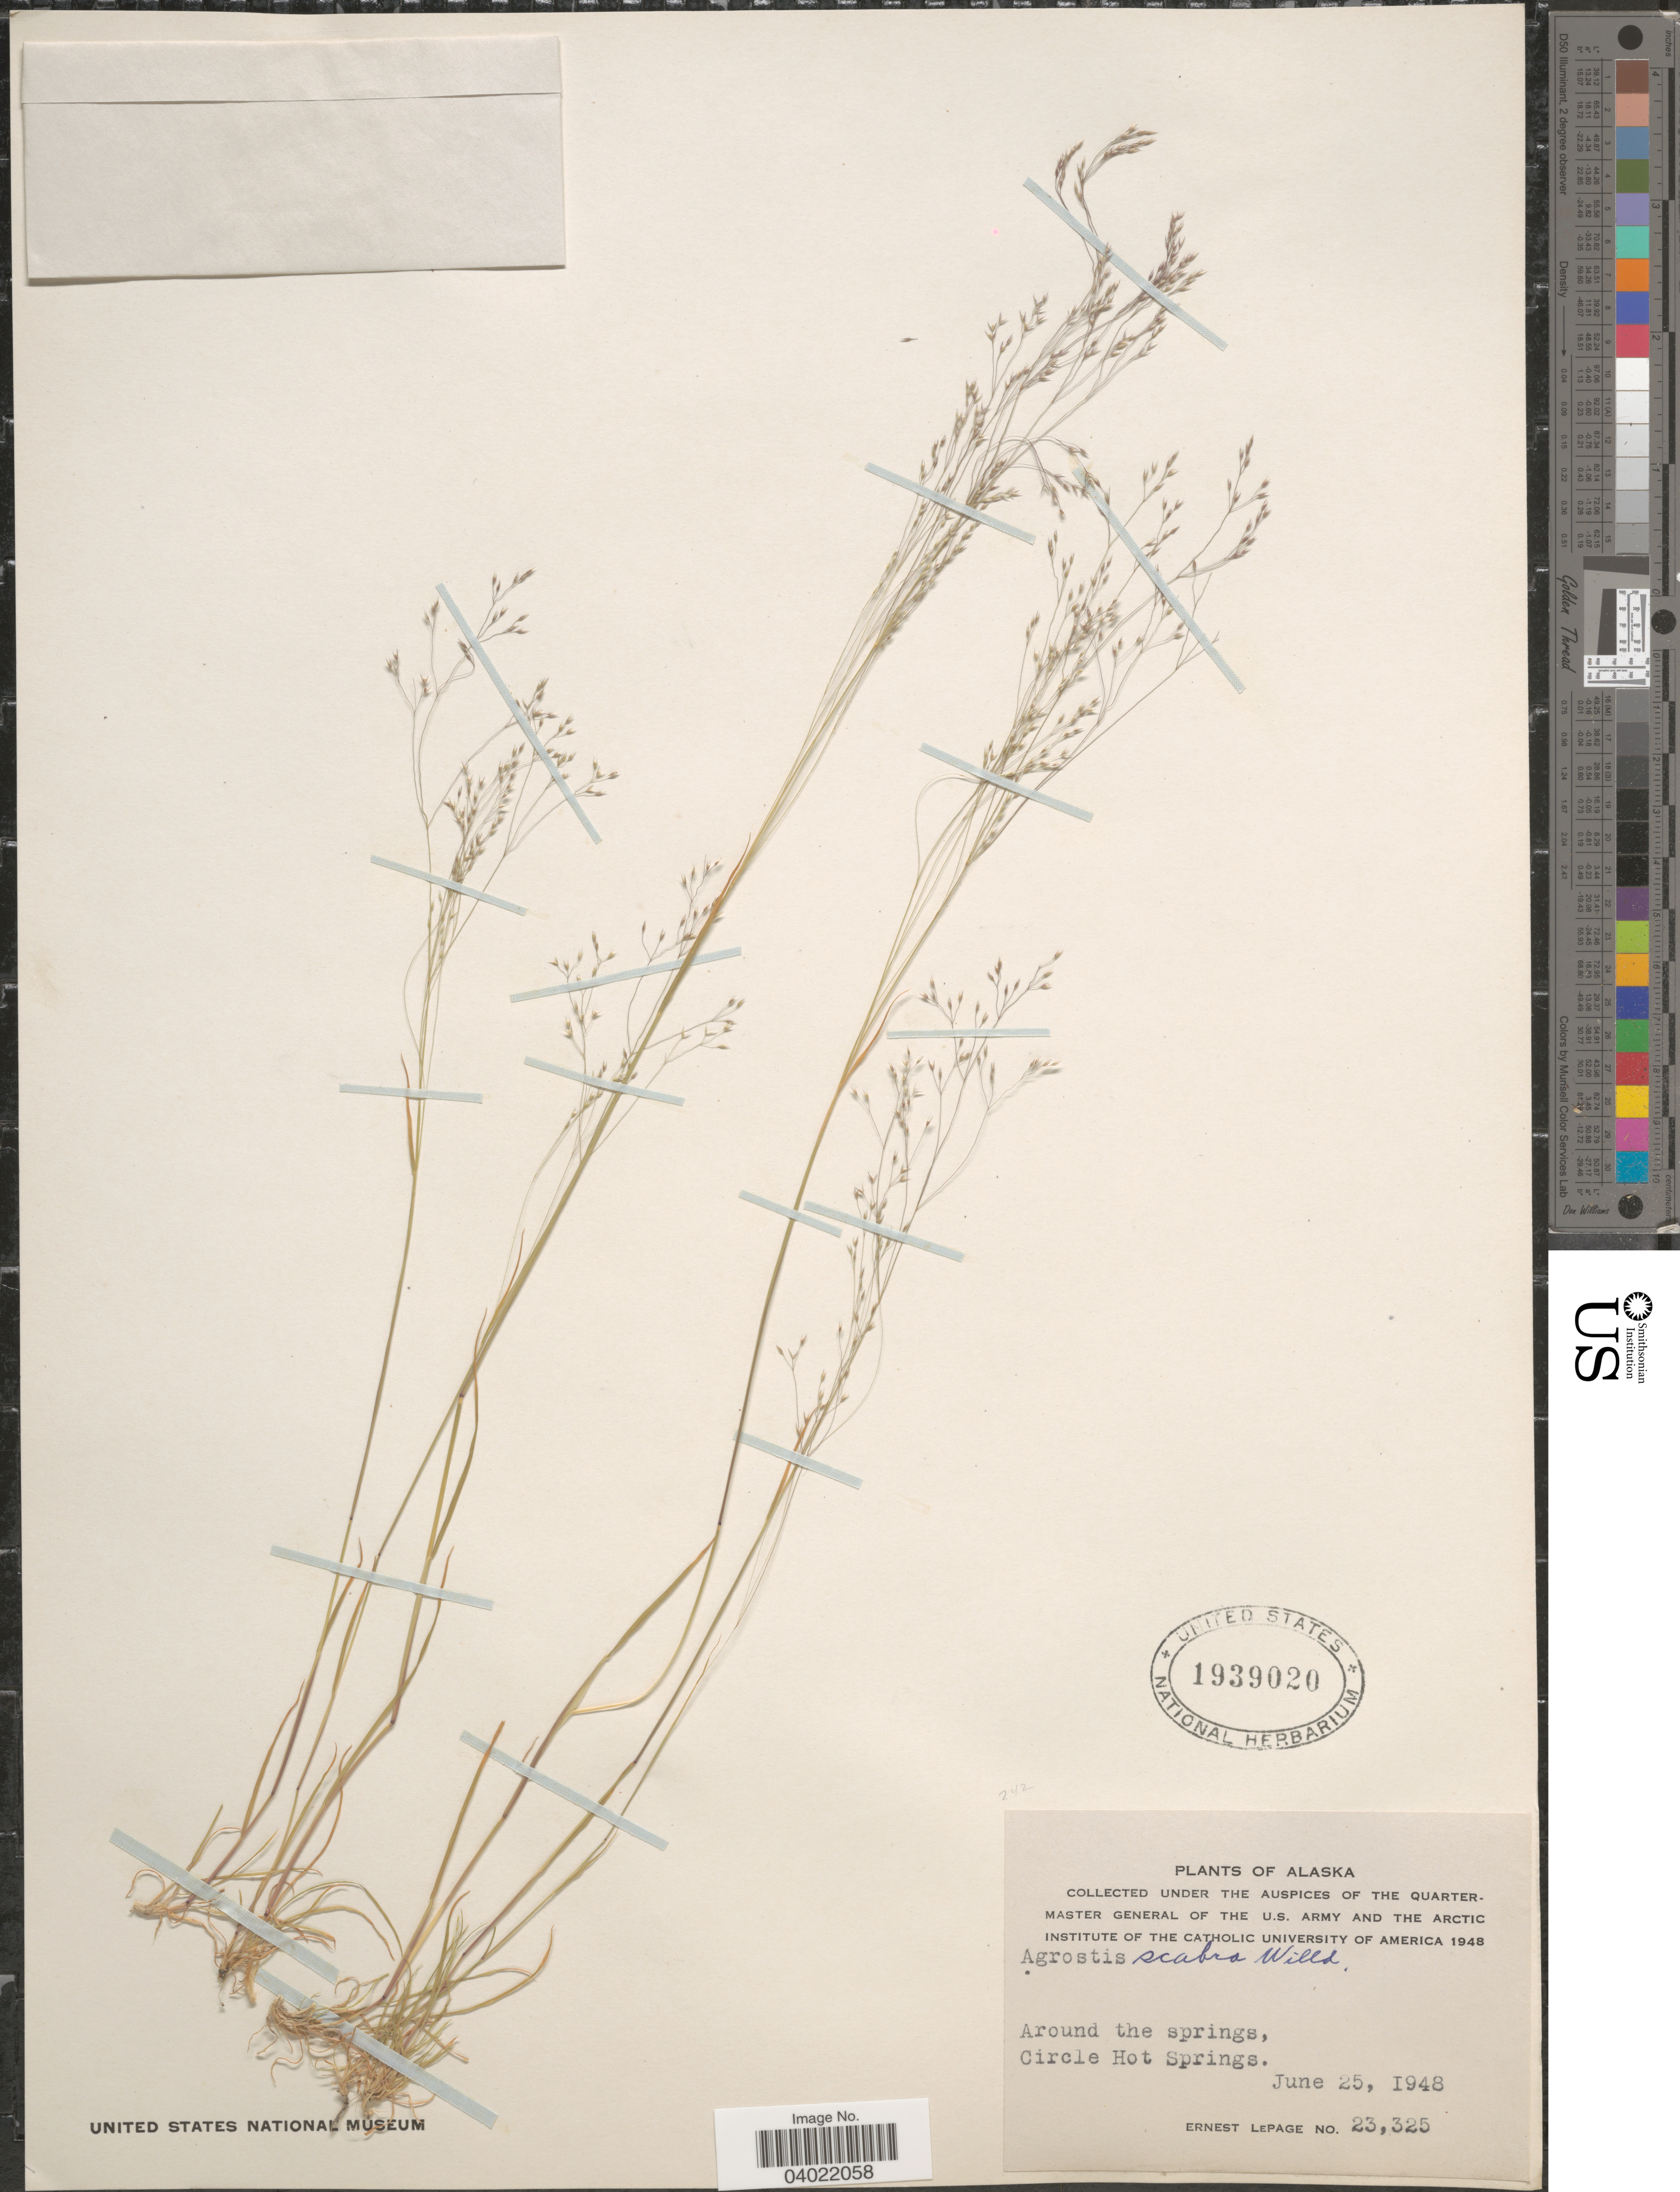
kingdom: Plantae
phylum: Tracheophyta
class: Liliopsida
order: Poales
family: Poaceae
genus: Agrostis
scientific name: Agrostis scabra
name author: Willd.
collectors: E. Lepage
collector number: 23325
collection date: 1948-06-25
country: United States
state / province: Alaska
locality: Around the springs, Circle Hot Springs.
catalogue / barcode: US 1939020